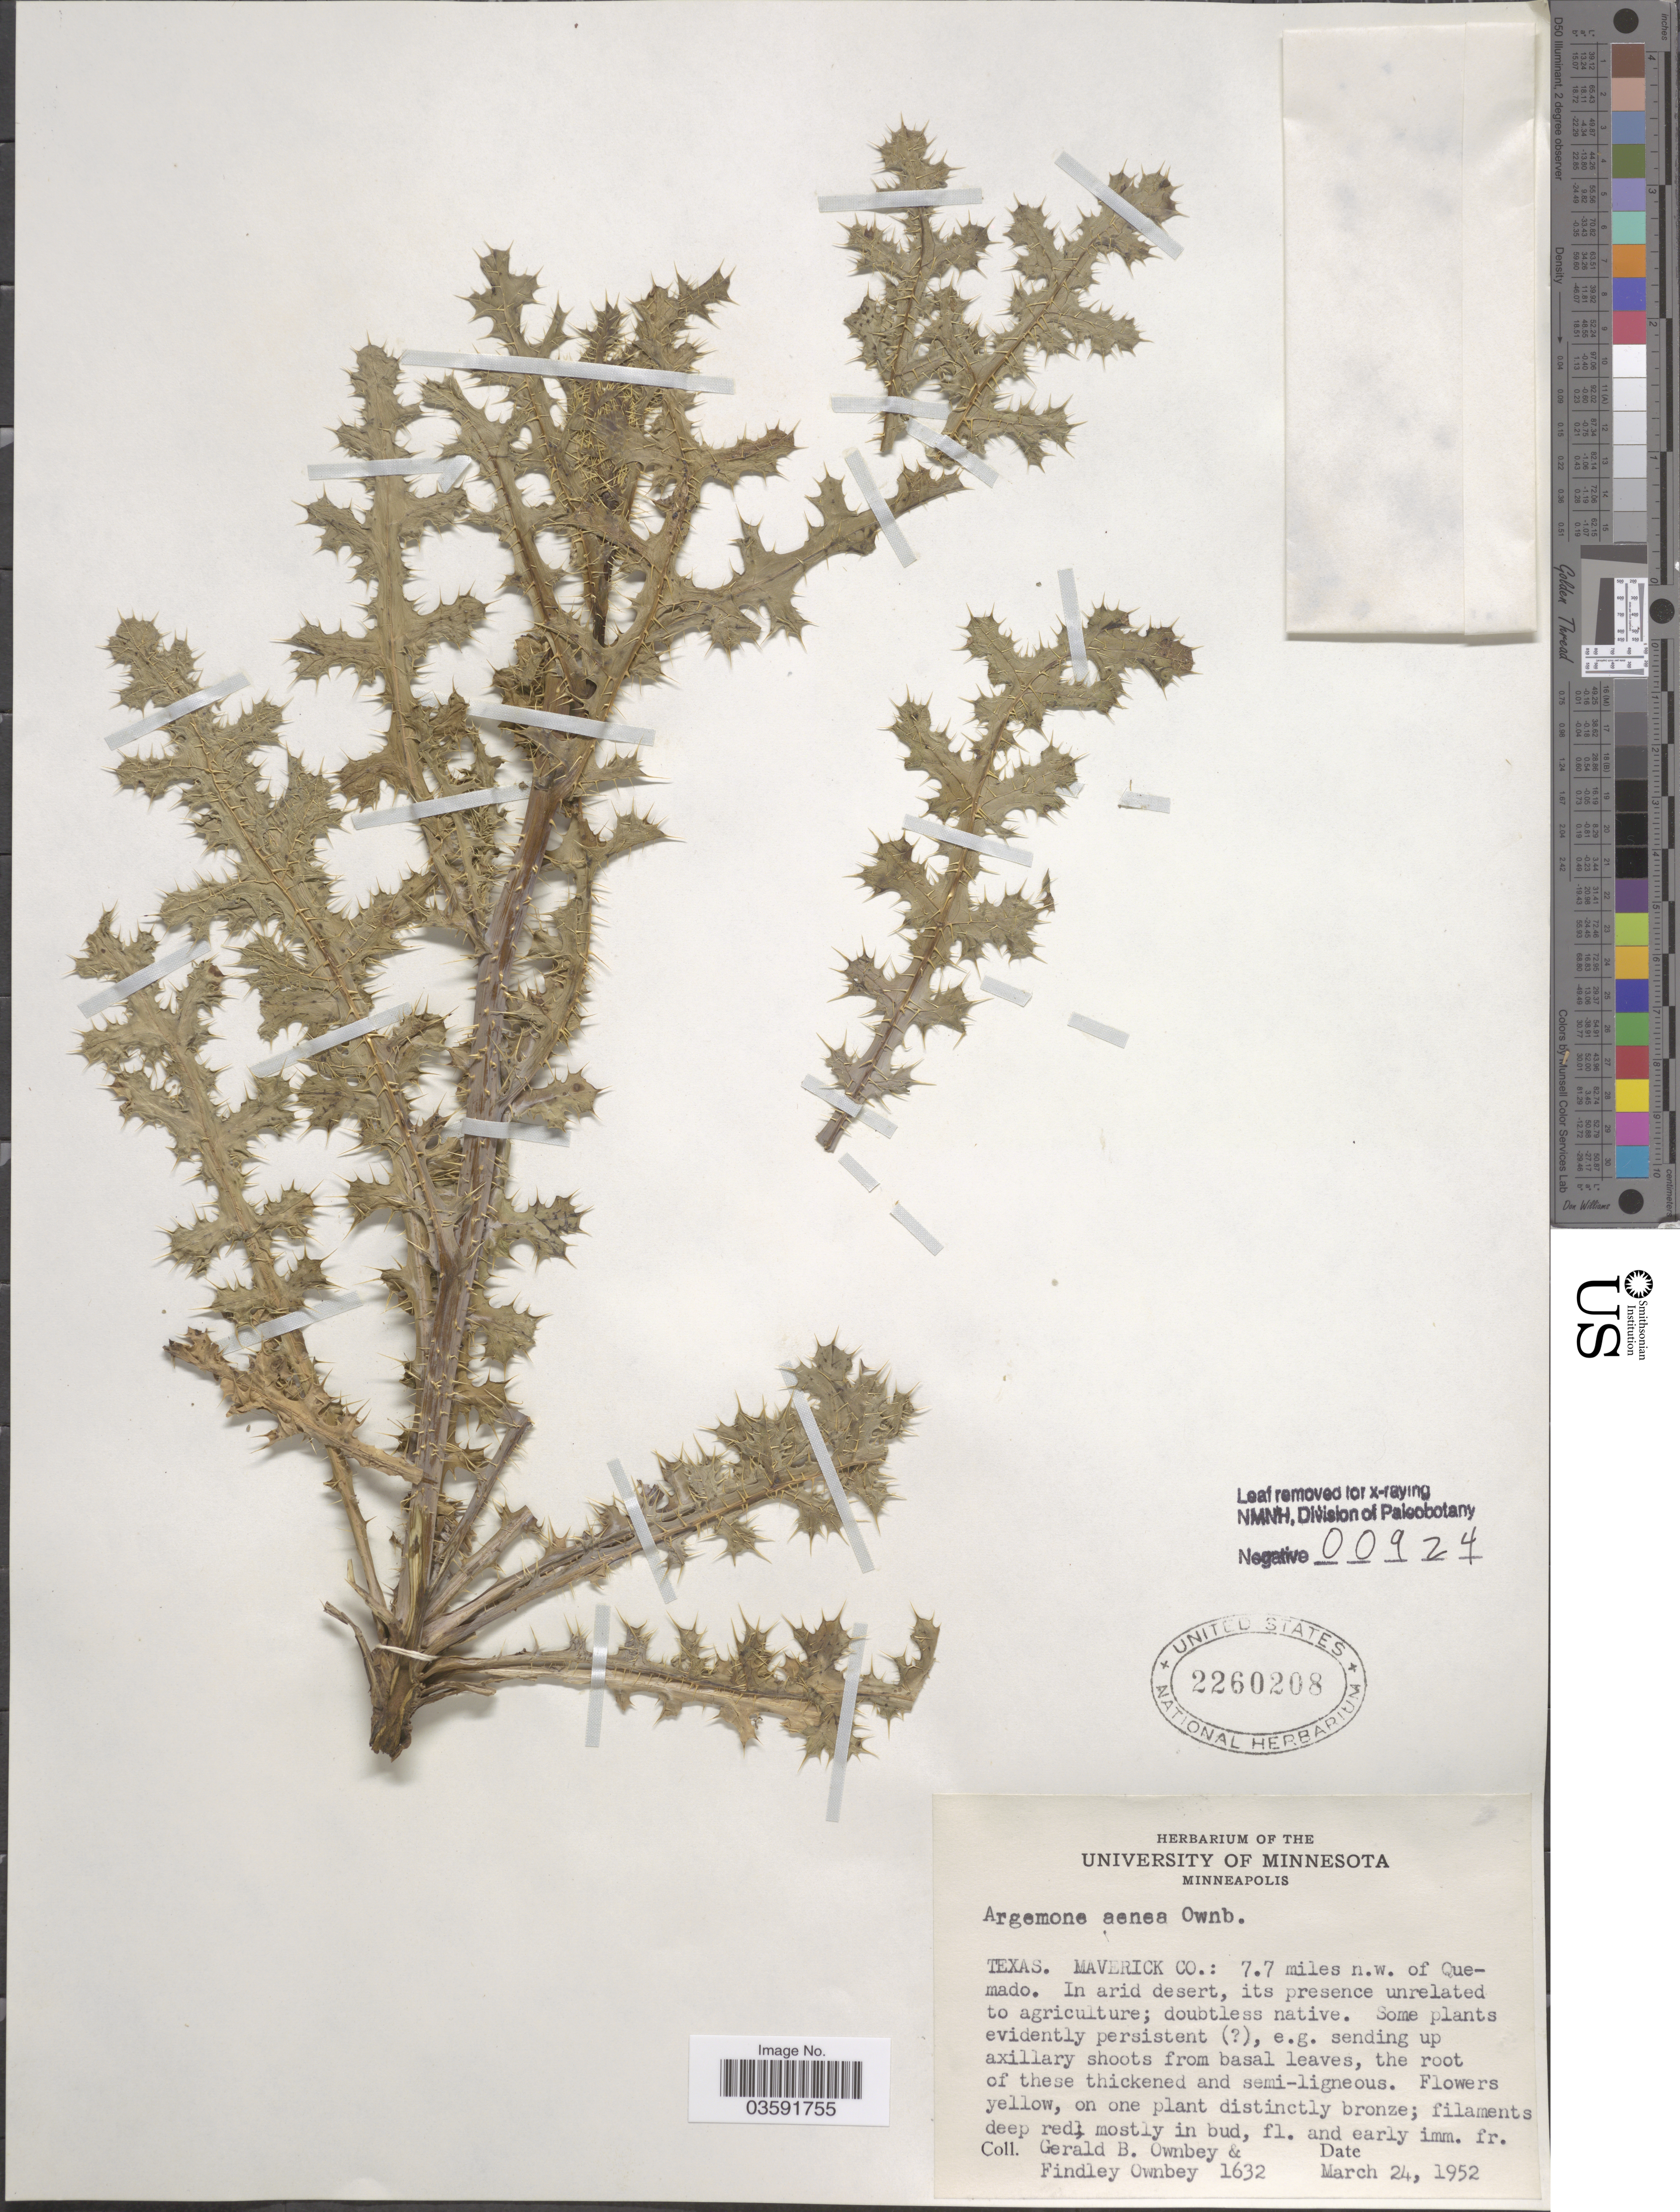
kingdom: Plantae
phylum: Tracheophyta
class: Magnoliopsida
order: Ranunculales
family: Papaveraceae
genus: Argemone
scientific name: Argemone aenea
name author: G.B. Ownbey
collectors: G. B. Ownbey & F. Ownbey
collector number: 1632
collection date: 1952-03-24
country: United States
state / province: Texas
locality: Maverick Co.: 7.7 miles n.w. of Quemado.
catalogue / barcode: US 2260208